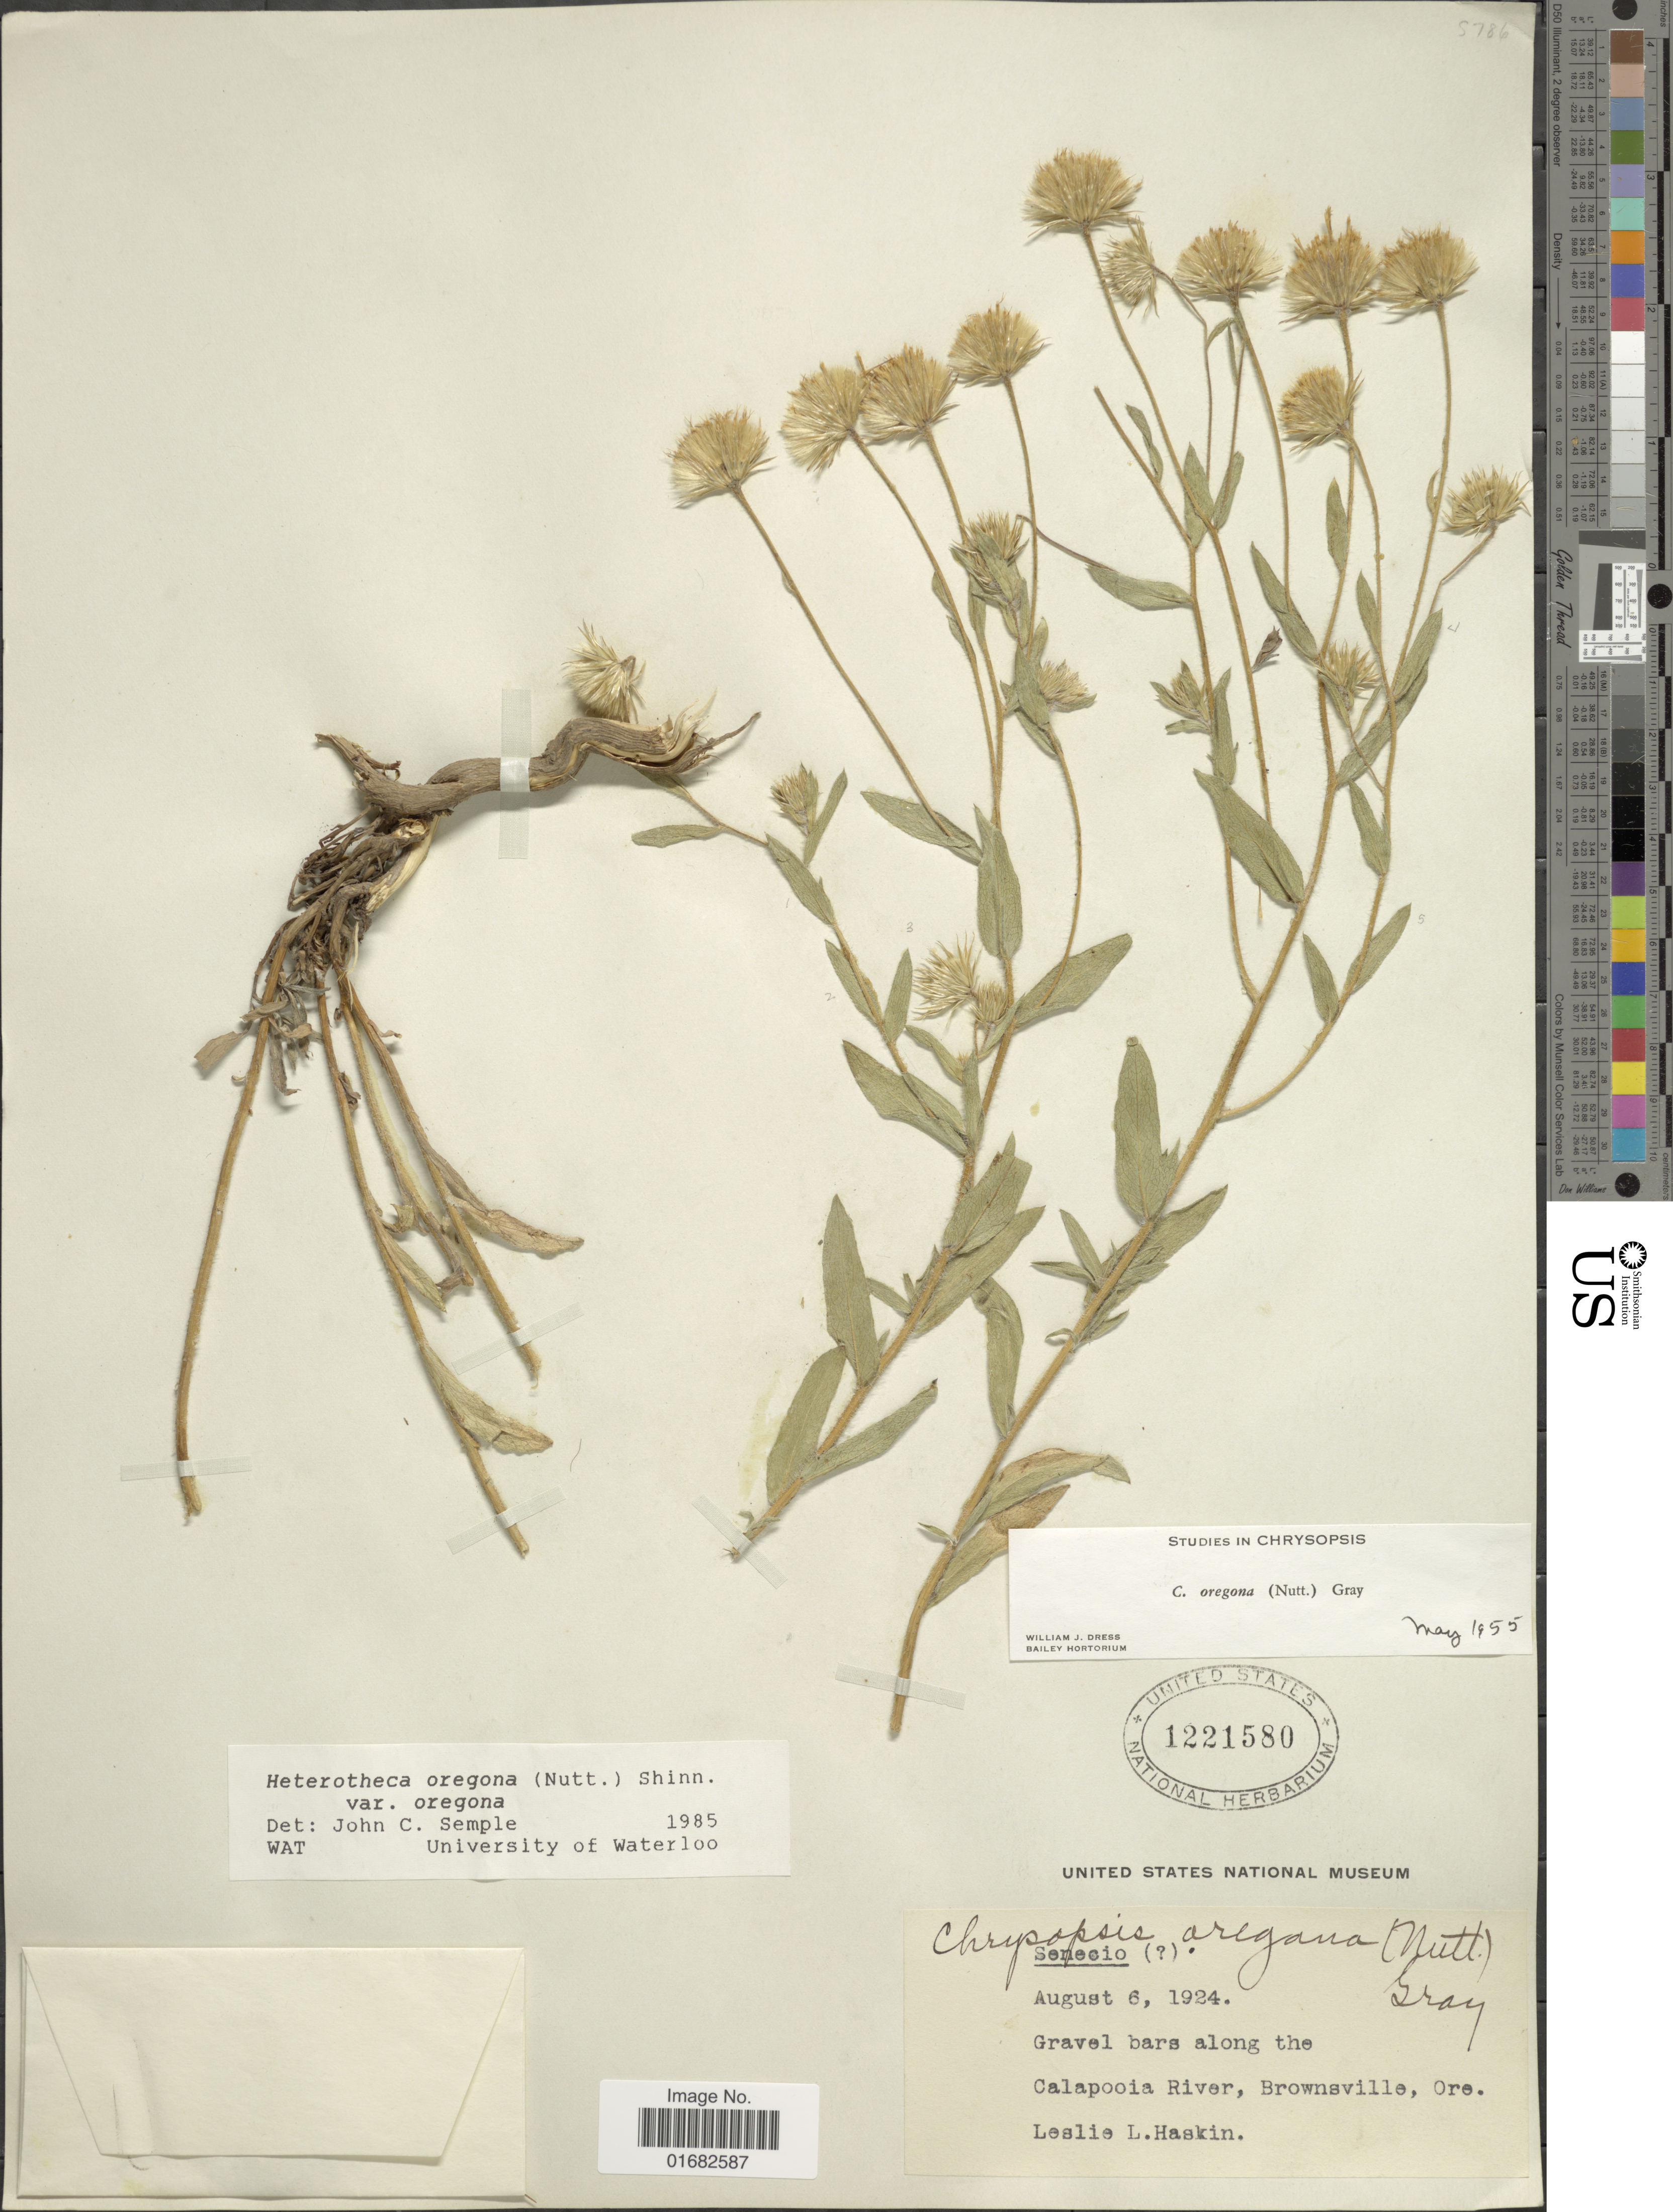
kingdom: Plantae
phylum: Tracheophyta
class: Magnoliopsida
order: Asterales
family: Asteraceae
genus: Heterotheca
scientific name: Heterotheca oregona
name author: (Nutt.) Shinners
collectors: L. Haskin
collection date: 1924-08-06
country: United States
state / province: Oregon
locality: Calapooia River, Brownsville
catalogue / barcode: US 1221580